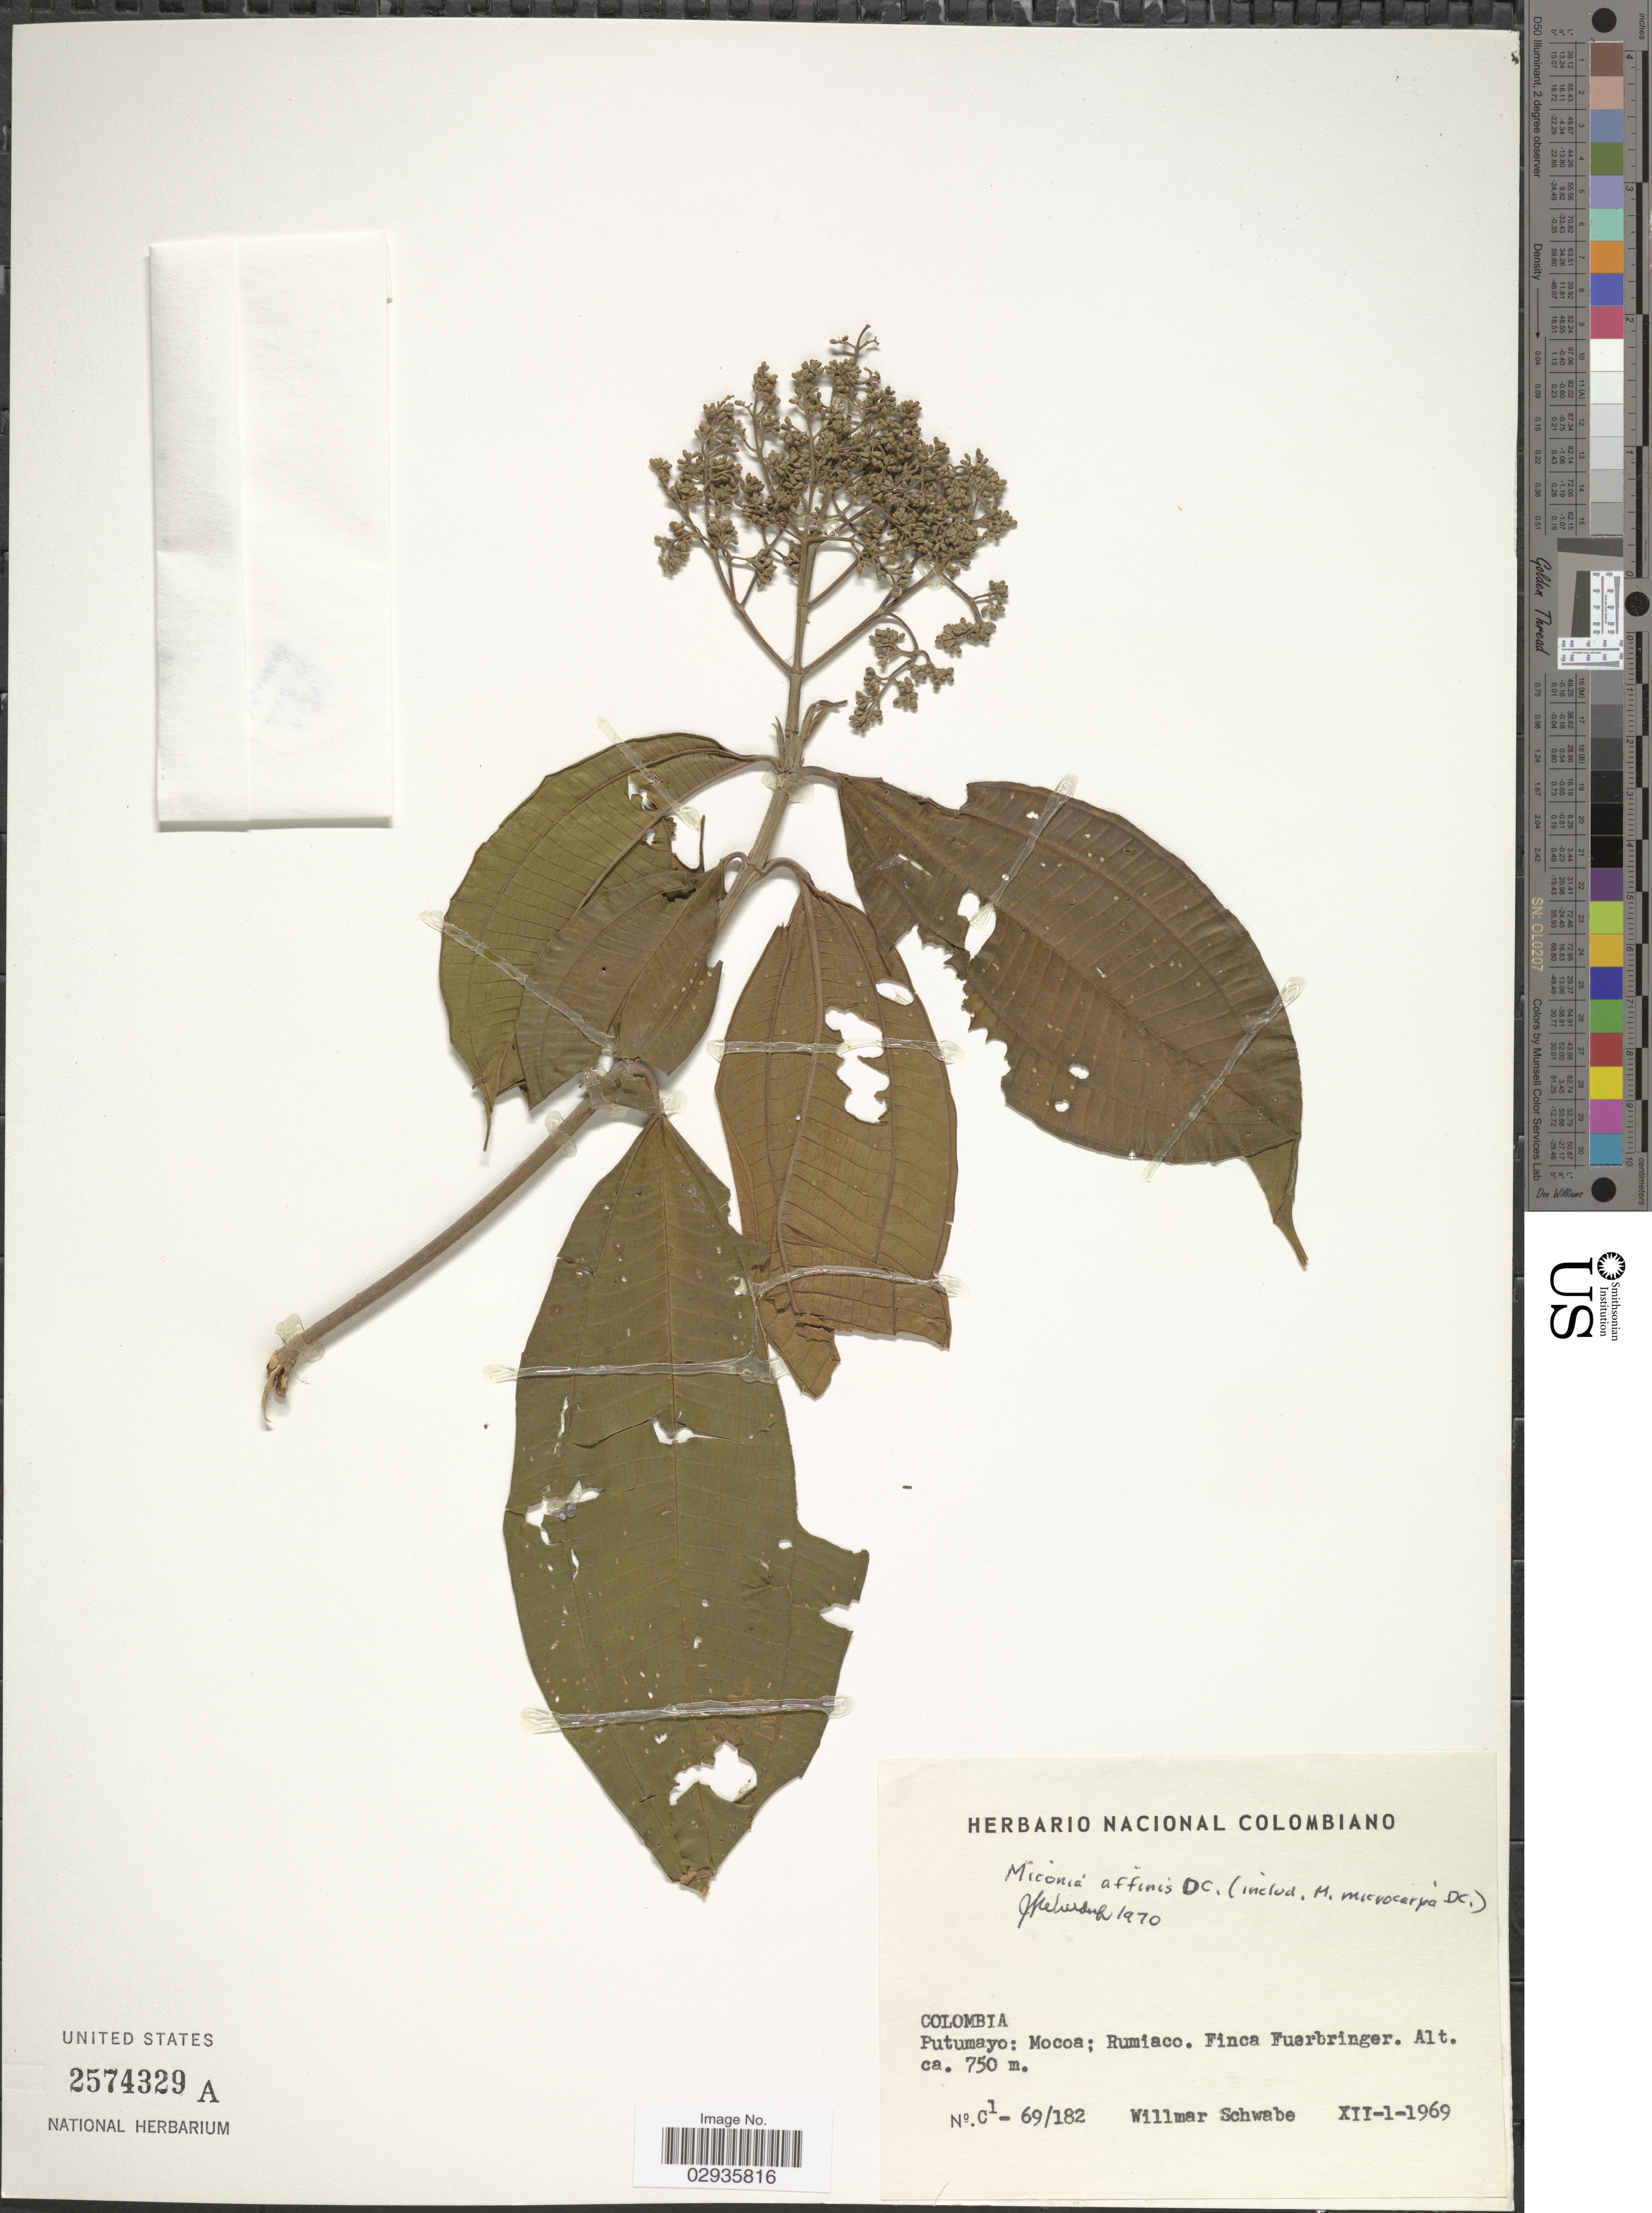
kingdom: Plantae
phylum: Tracheophyta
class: Magnoliopsida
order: Myrtales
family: Melastomataceae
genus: Miconia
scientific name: Miconia affinis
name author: DC.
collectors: W. Schwabe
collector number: C1-69/182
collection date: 1969-12-01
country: Colombia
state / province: Putumayo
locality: Mocoa; Rumiaco. Finca Fuerbringer.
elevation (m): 750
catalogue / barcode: US 2574329A